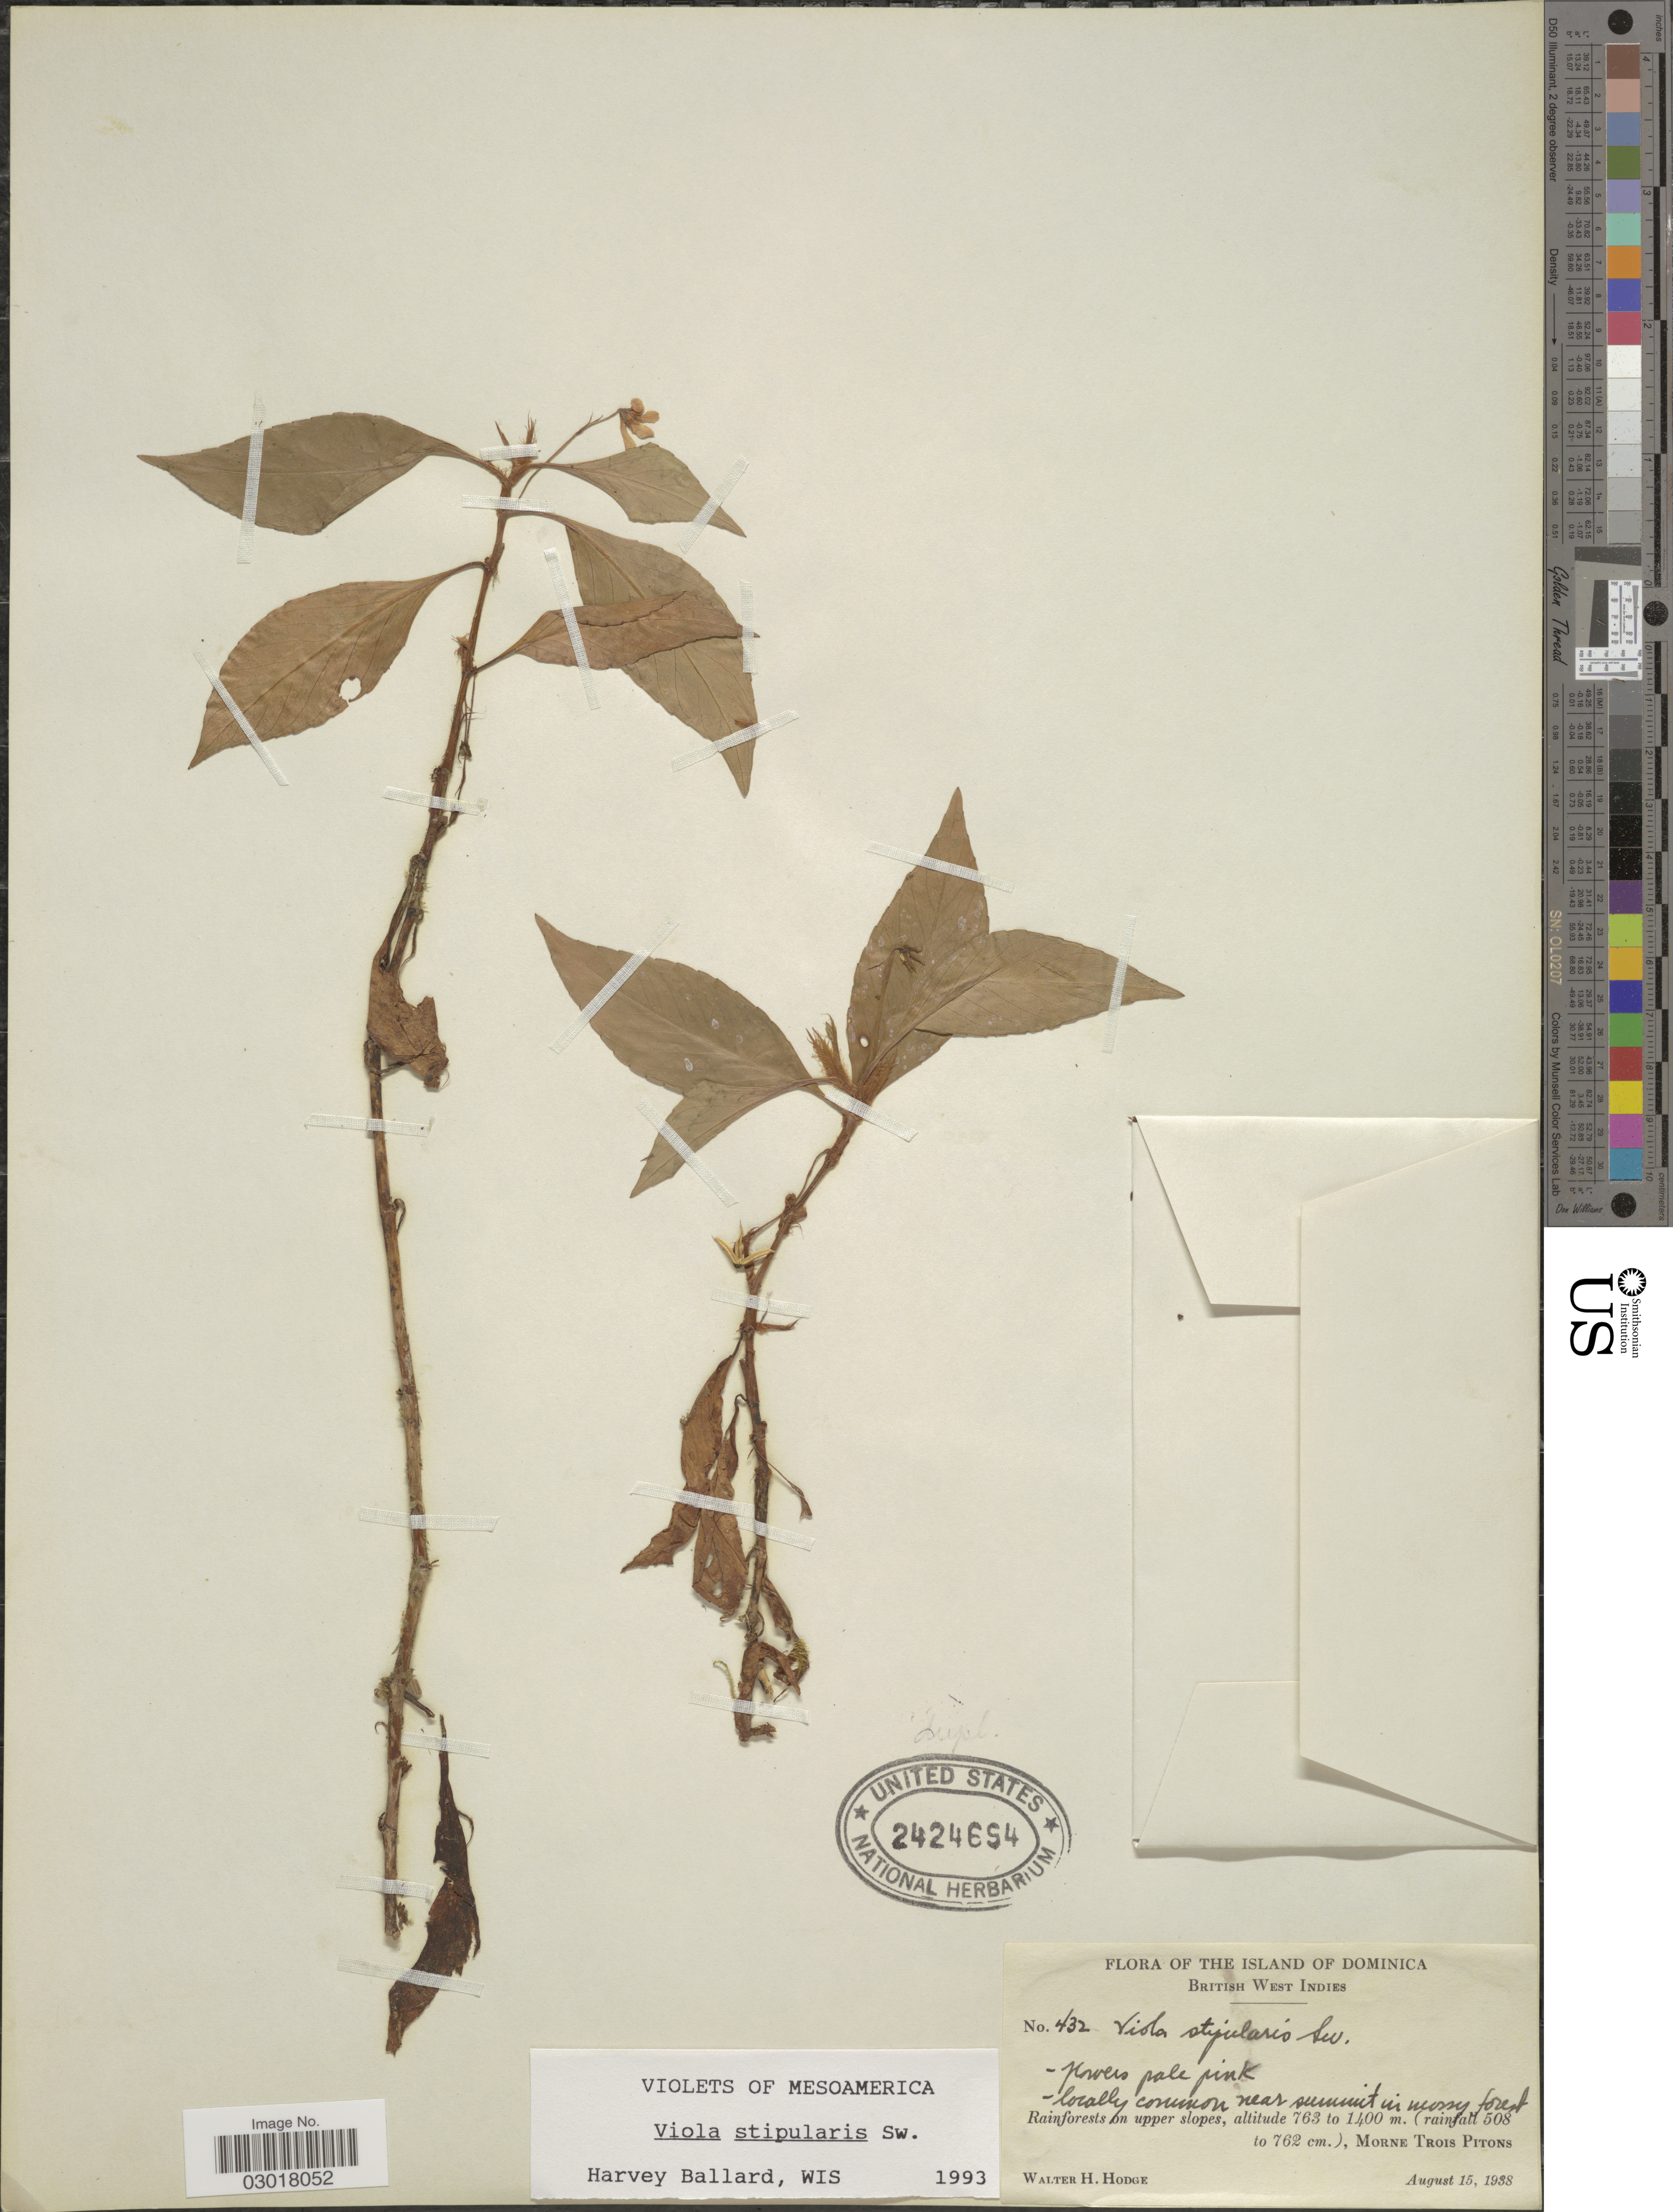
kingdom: Plantae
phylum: Tracheophyta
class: Magnoliopsida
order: Malpighiales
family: Violaceae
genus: Viola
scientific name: Viola stipularis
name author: Sw.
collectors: W. Hodge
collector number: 432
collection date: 1938-08-15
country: Dominica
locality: Morne Trois Pitons.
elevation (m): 763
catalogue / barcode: US 2424694